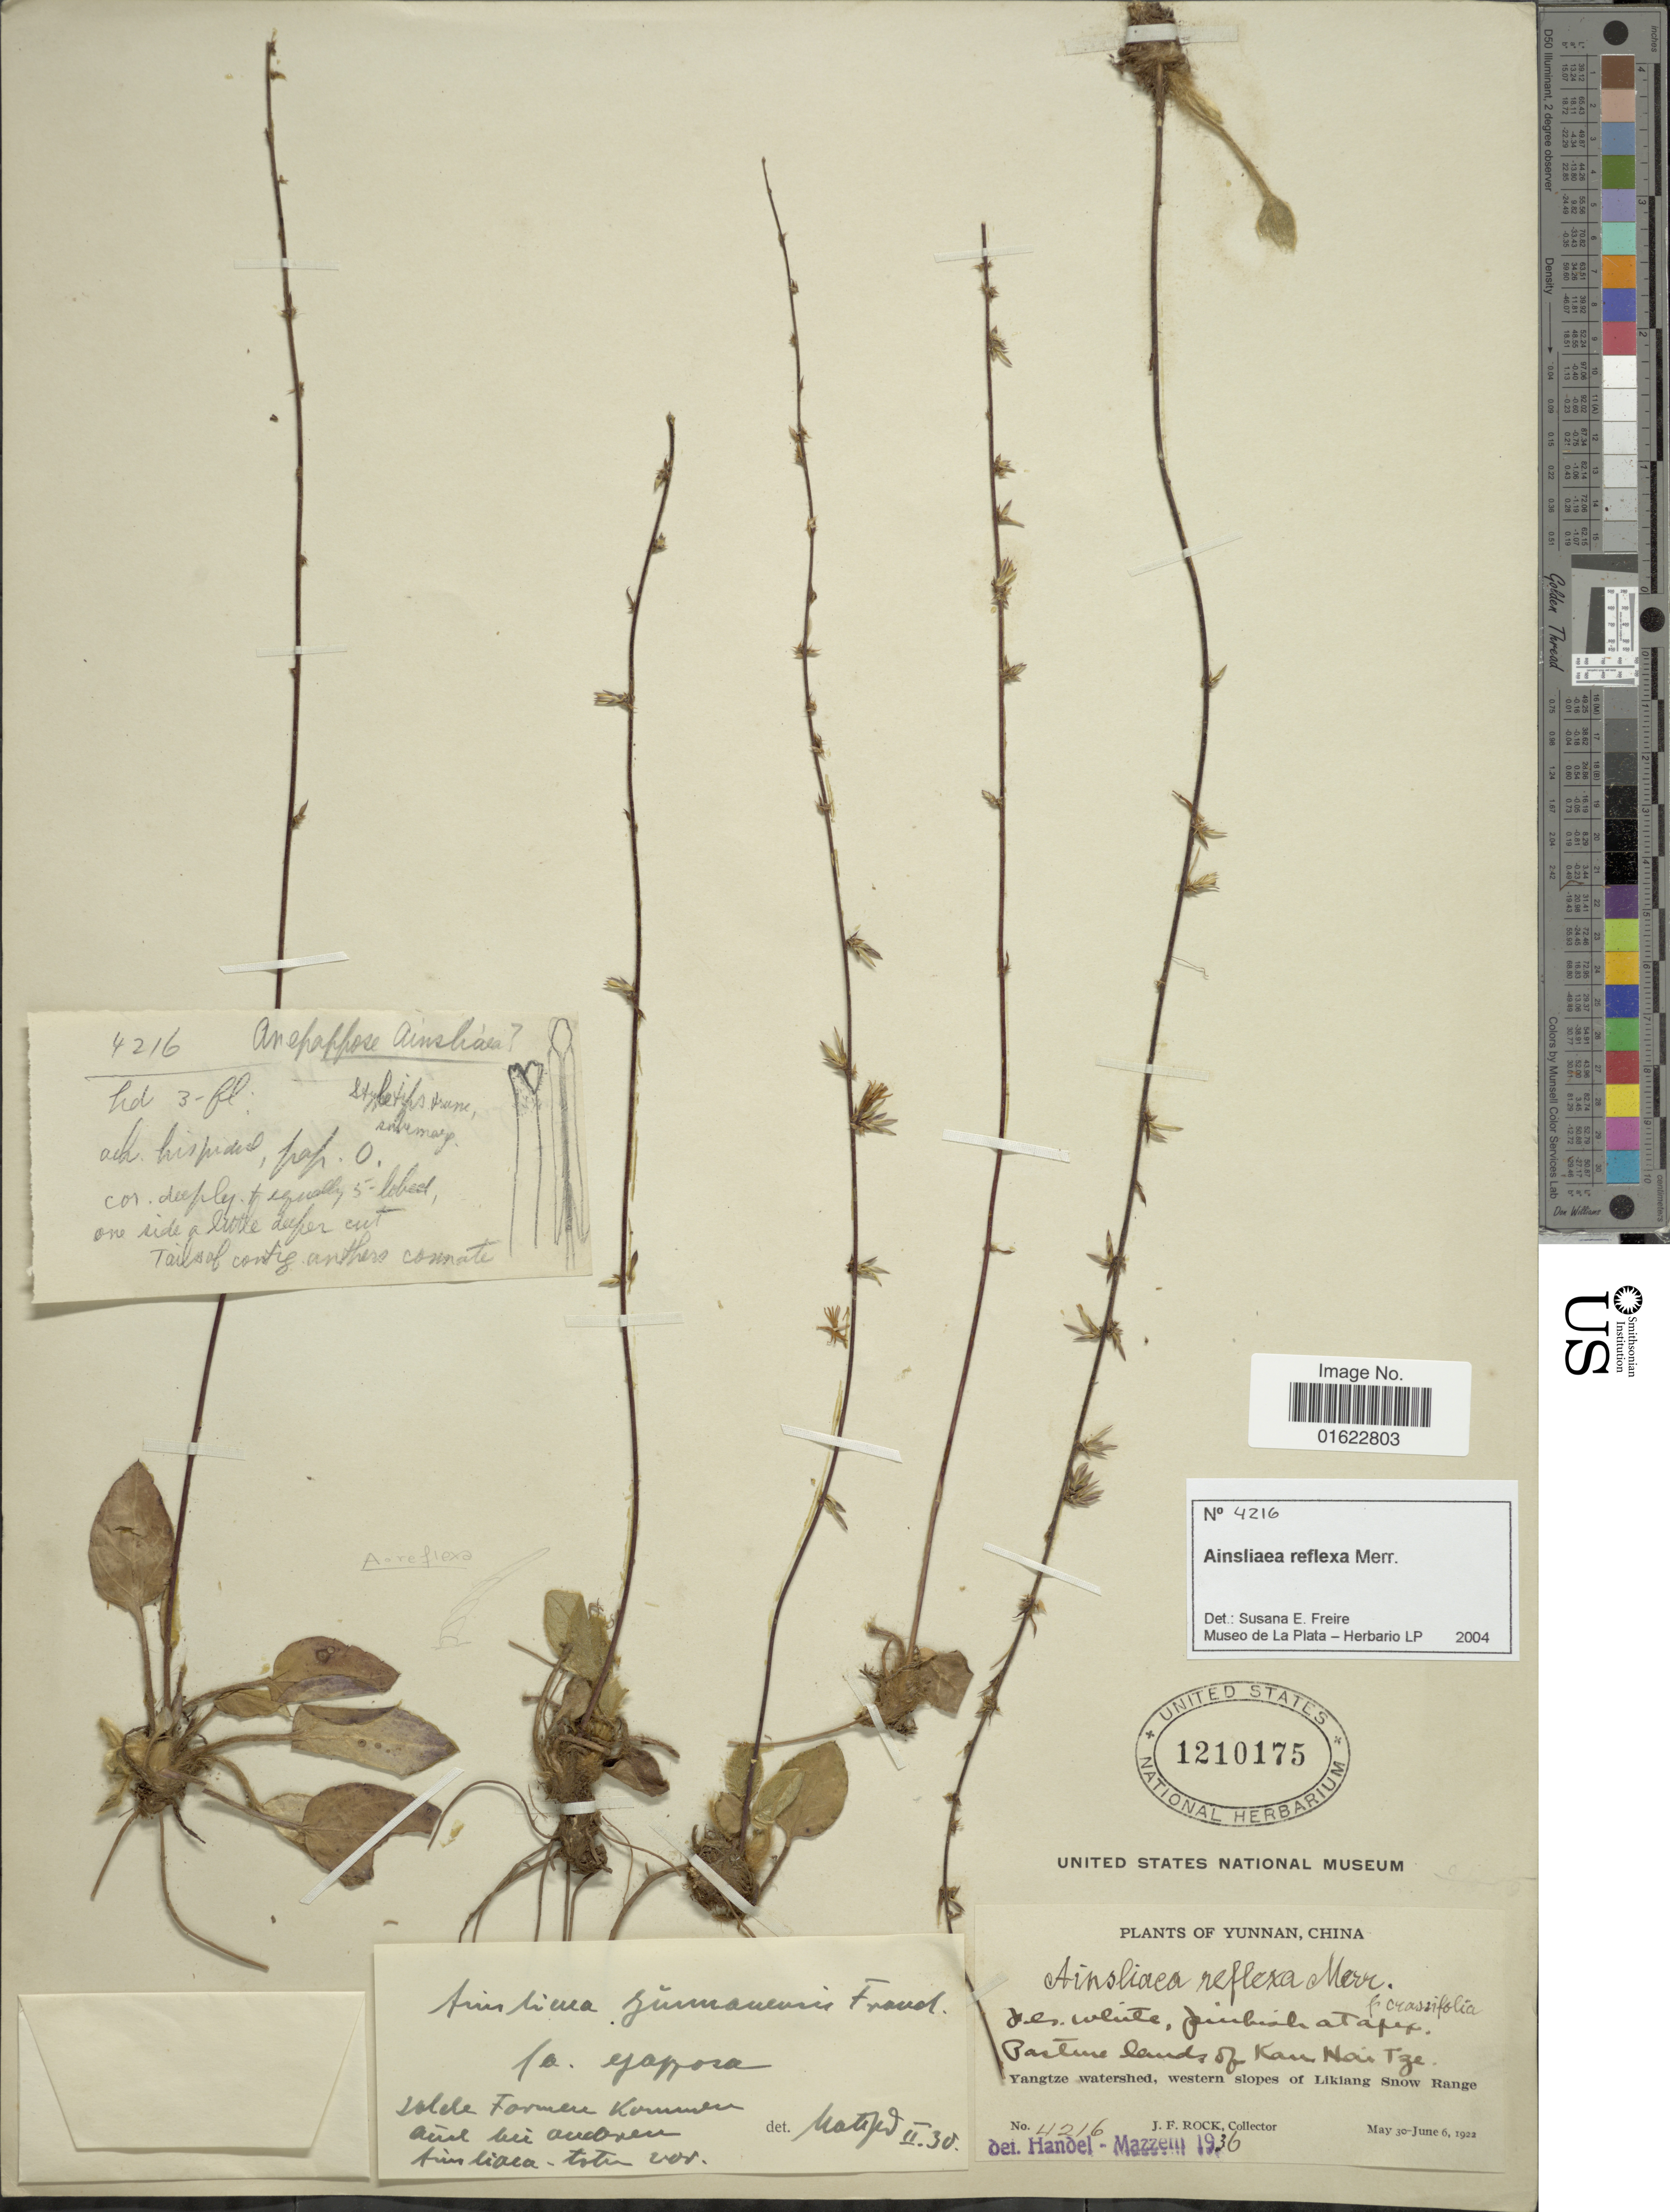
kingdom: Plantae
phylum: Tracheophyta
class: Magnoliopsida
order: Asterales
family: Asteraceae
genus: Ainsliaea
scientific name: Ainsliaea reflexa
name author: Merr.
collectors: J. Rock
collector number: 4216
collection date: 1922-05-30/1922-06-06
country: China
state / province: Yunnan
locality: Yunnan, China. Par [illegible text] lands of Kau Mai Tze., Yangtze watershed, western slopes of Likiang Snow Range.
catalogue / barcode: US 1210175